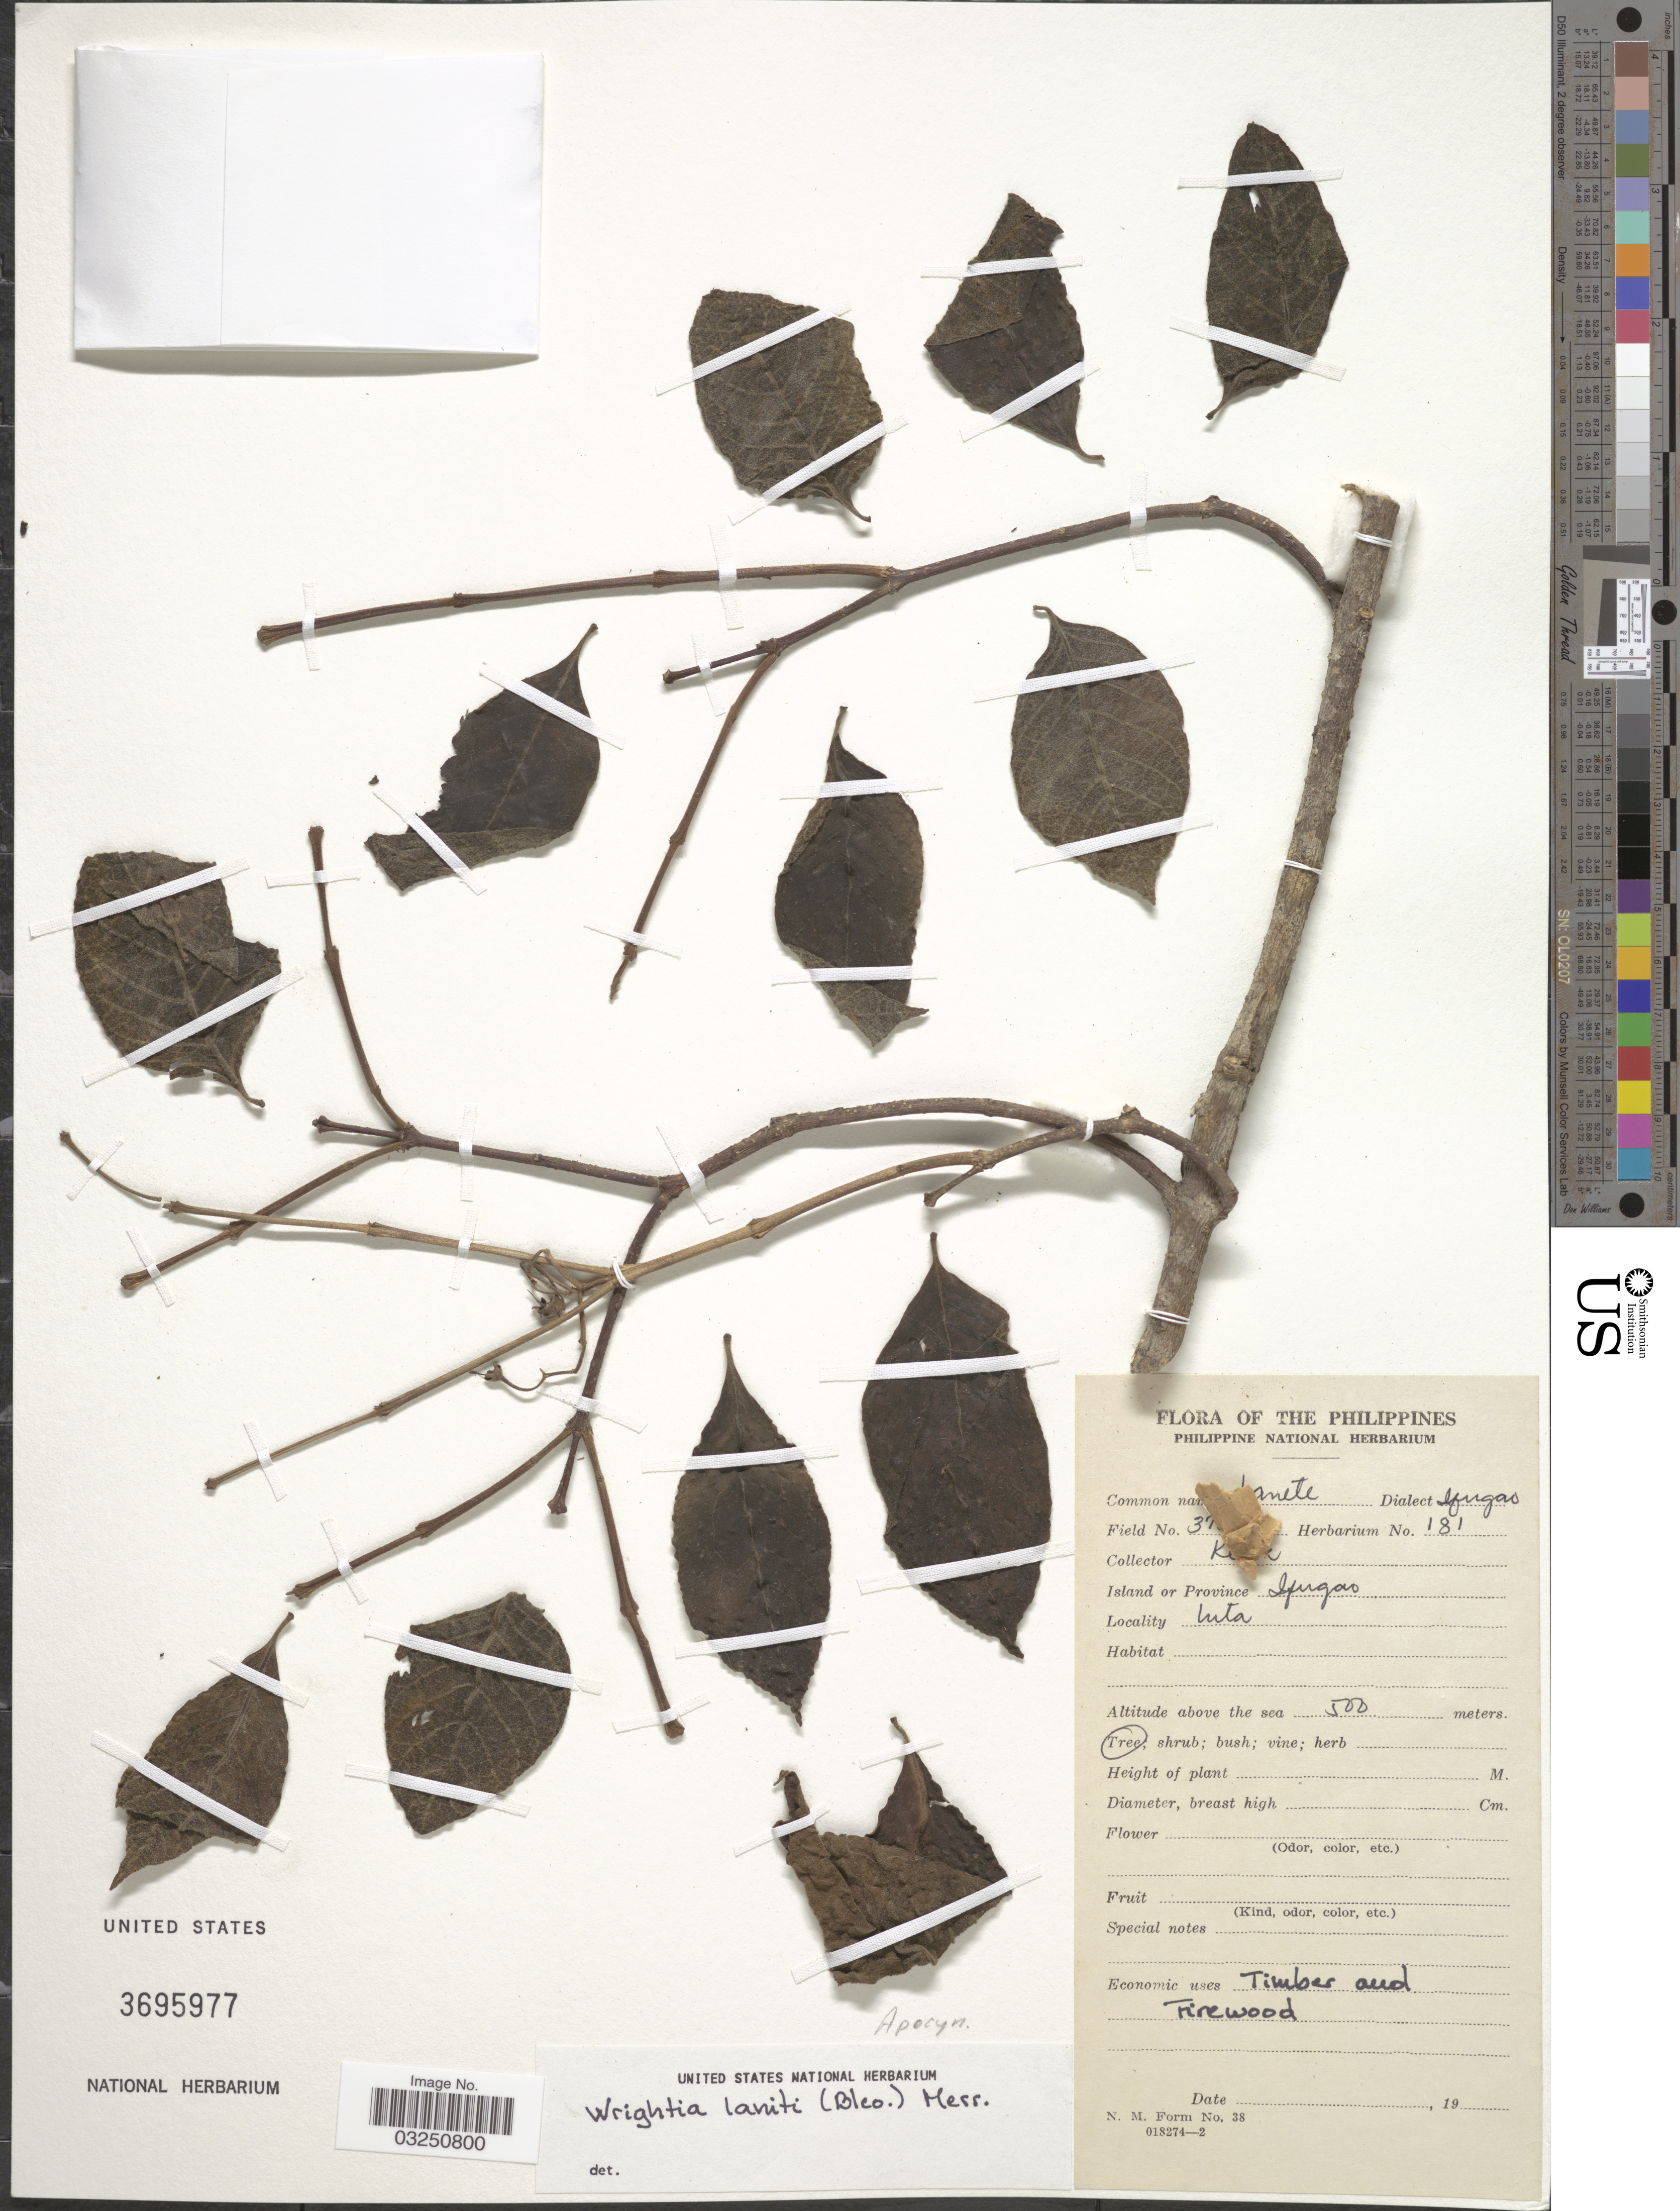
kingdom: Plantae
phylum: Tracheophyta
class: Magnoliopsida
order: Gentianales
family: Apocynaceae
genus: Wrightia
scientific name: Wrightia pubescens subsp. laniti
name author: (M. Blanco) Ngan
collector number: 181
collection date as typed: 19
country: Philippines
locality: Island or Province Ifugao, Uinta.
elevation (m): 500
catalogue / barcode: US 3695977